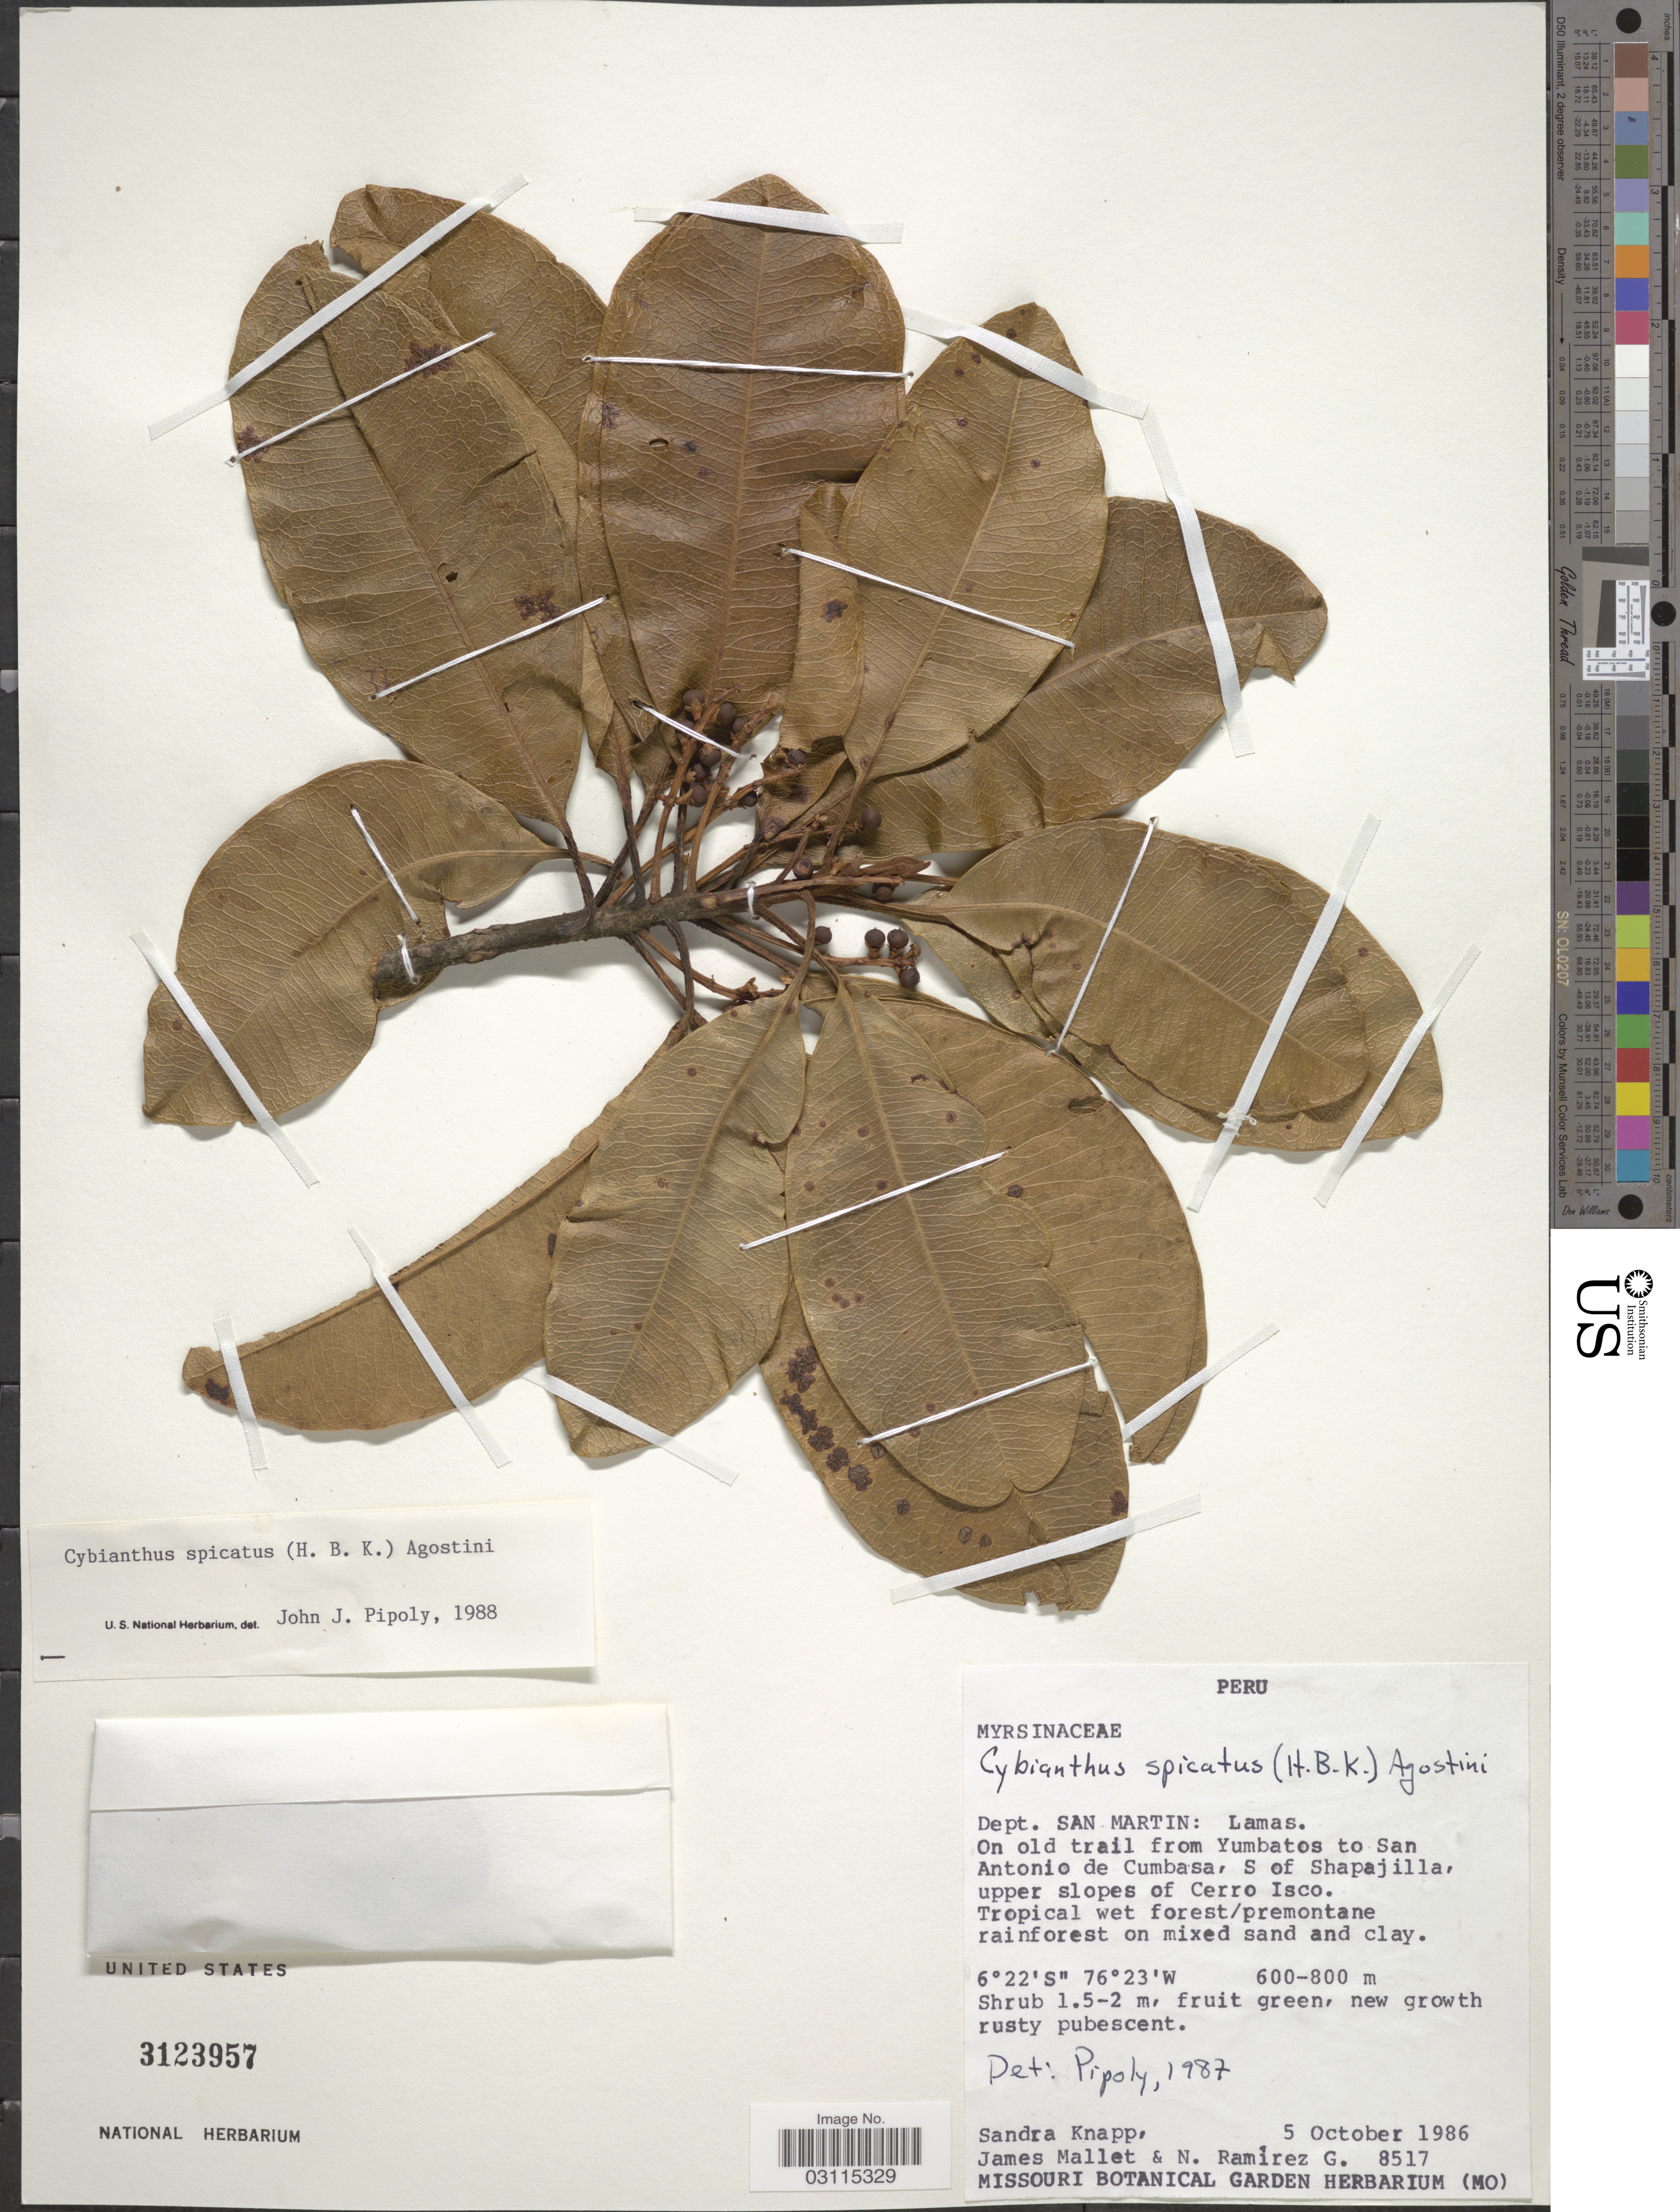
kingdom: Plantae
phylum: Tracheophyta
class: Magnoliopsida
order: Ericales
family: Primulaceae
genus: Cybianthus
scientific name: Cybianthus spicatus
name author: (Kunth) G. Agostini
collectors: S. Knapp, J. Mallet & N. Ramirez G.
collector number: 8517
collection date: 1986-10-05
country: Peru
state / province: San Martín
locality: Dept. San Martin: Lamas. On old trail from Yumbatos to San Antionio de Cumbasa, S of Shapajilla, upper slopes of Cerro Isco.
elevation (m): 600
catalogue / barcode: US 3123957